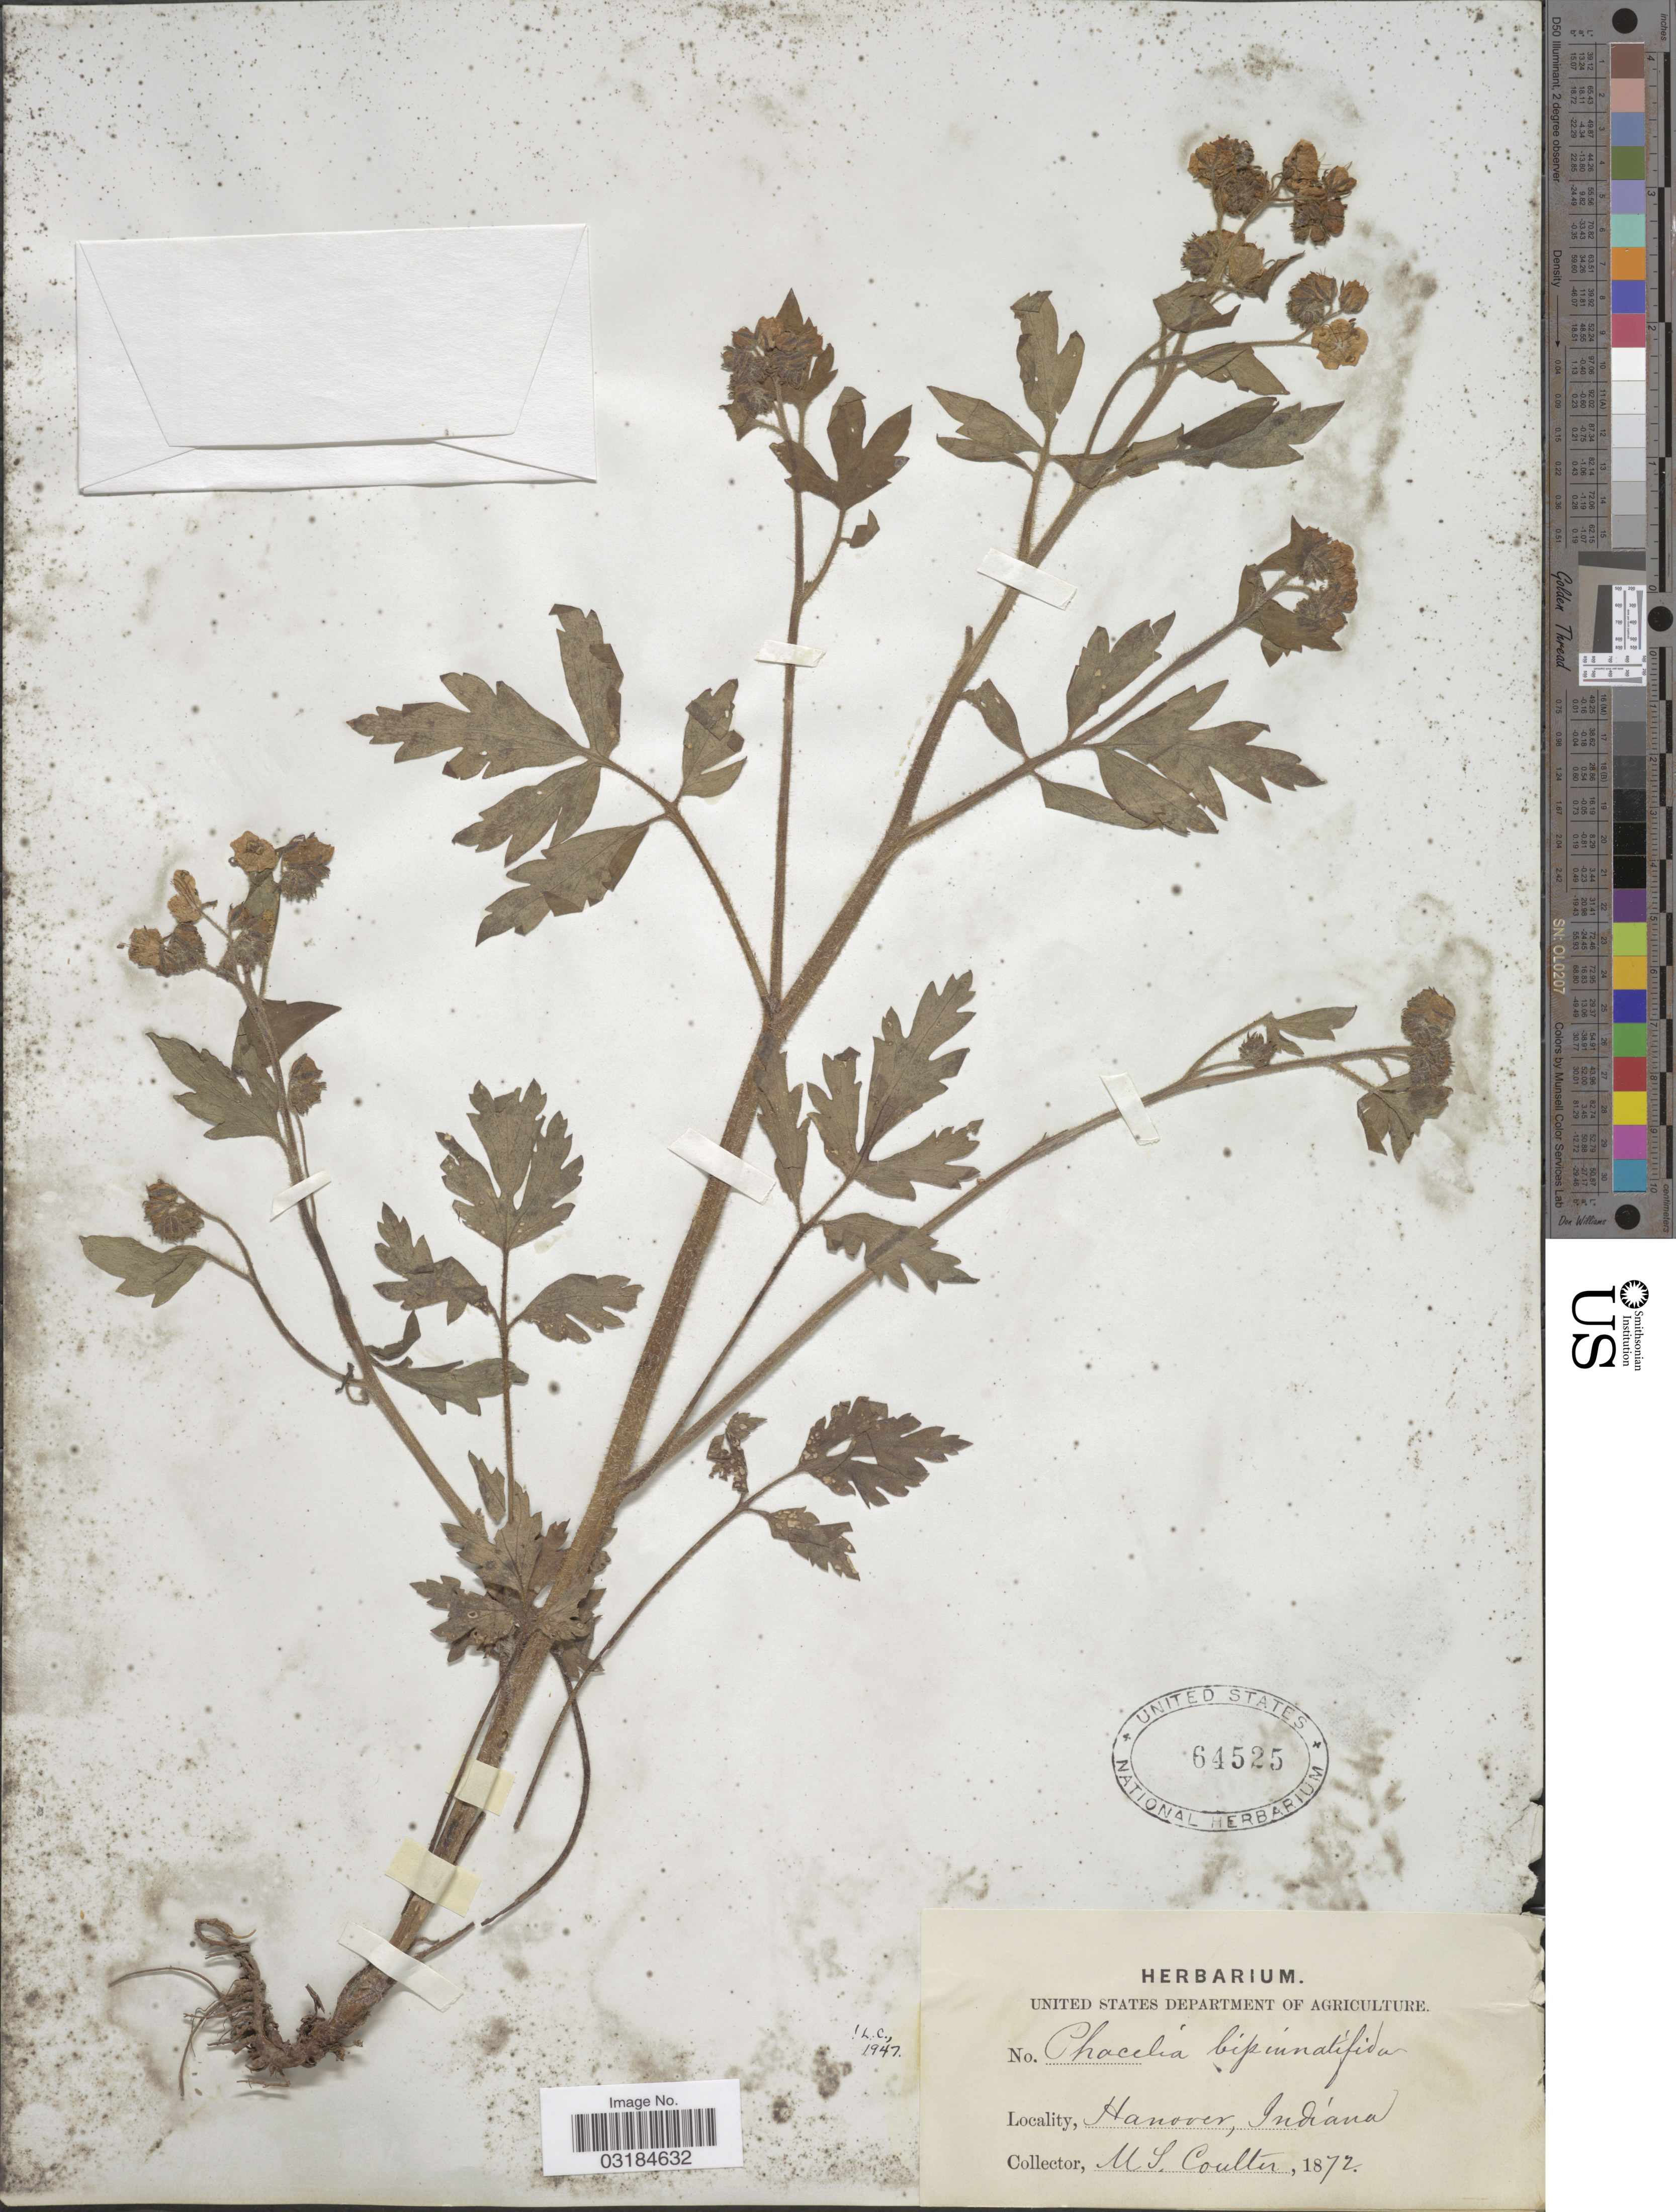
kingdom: Plantae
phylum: Tracheophyta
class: Magnoliopsida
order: Boraginales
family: Hydrophyllaceae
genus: Phacelia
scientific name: Phacelia bipinnatifida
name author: (Atwood) Michx.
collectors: M. Coulter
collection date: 1872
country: United States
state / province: Indiana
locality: Hanover.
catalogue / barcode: US 64525